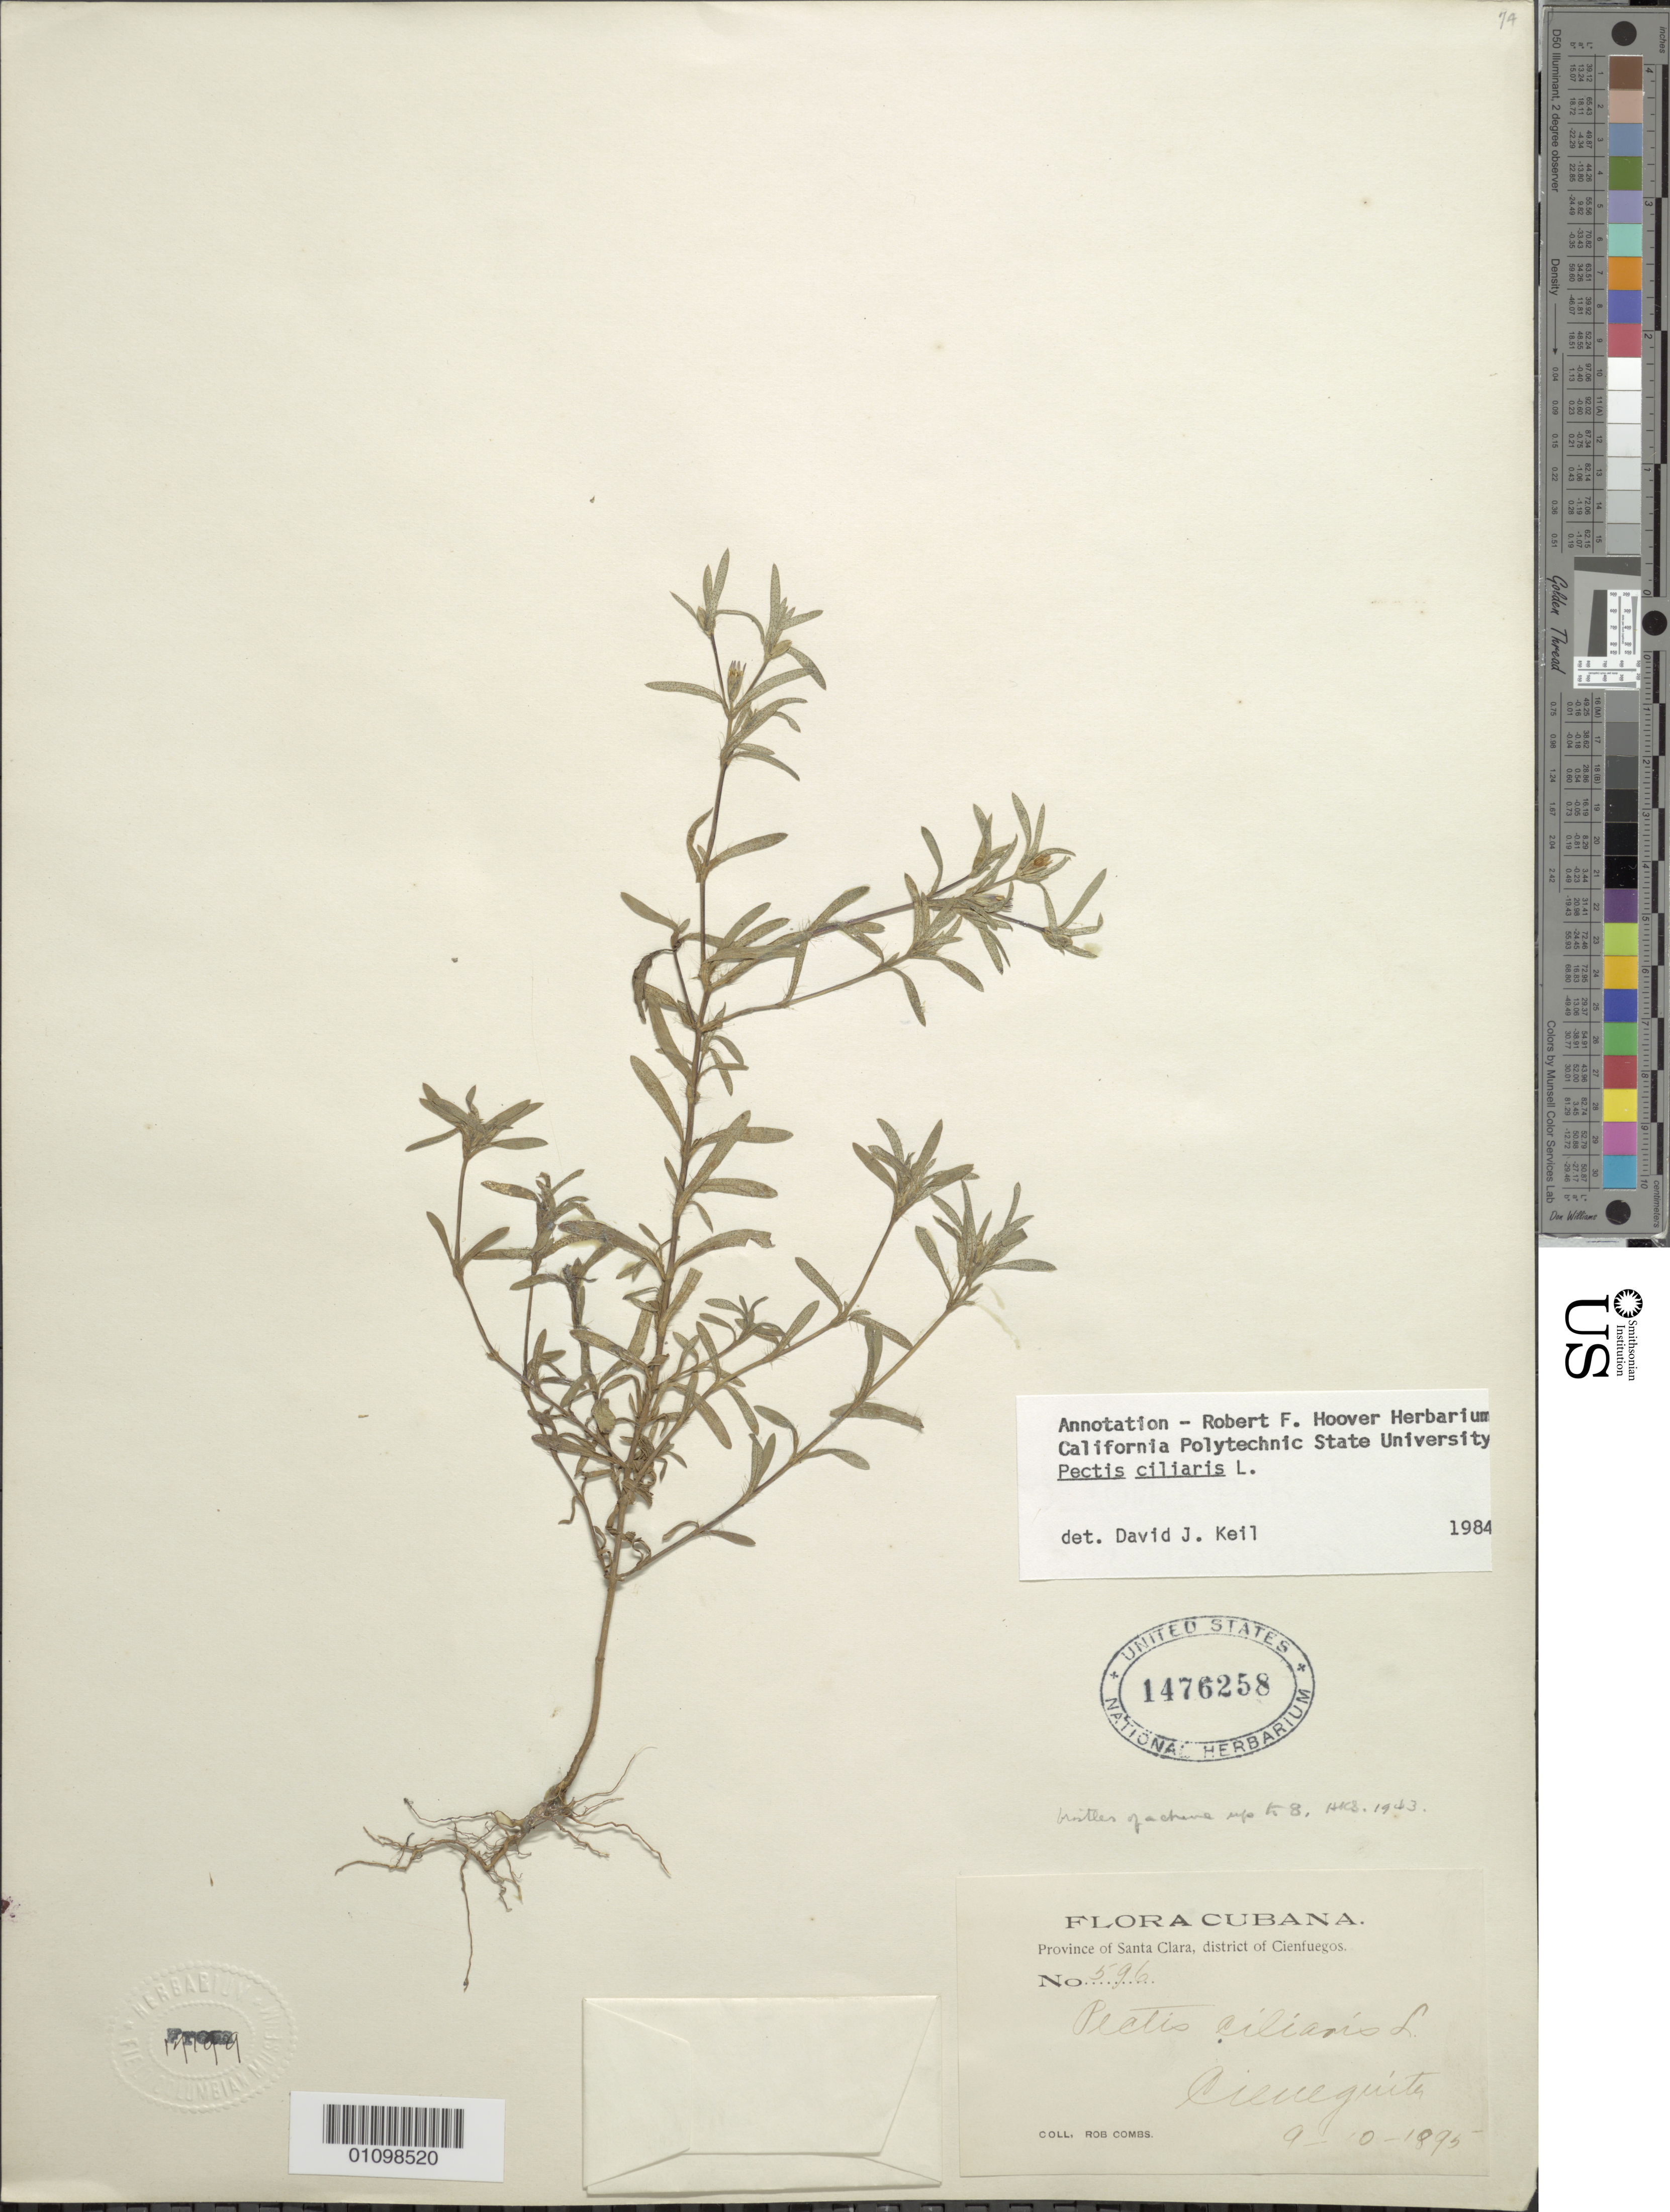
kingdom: Plantae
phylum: Tracheophyta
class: Magnoliopsida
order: Asterales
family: Asteraceae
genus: Pectis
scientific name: Pectis ciliaris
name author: L.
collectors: R. Combs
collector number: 596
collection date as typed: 09 Oct 1895 or 10 Sep 1895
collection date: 1895-09-10 or 1895-10-09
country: Cuba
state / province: Cienfuegos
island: Cuba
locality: Province of Santa Clara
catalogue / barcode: US 1476258